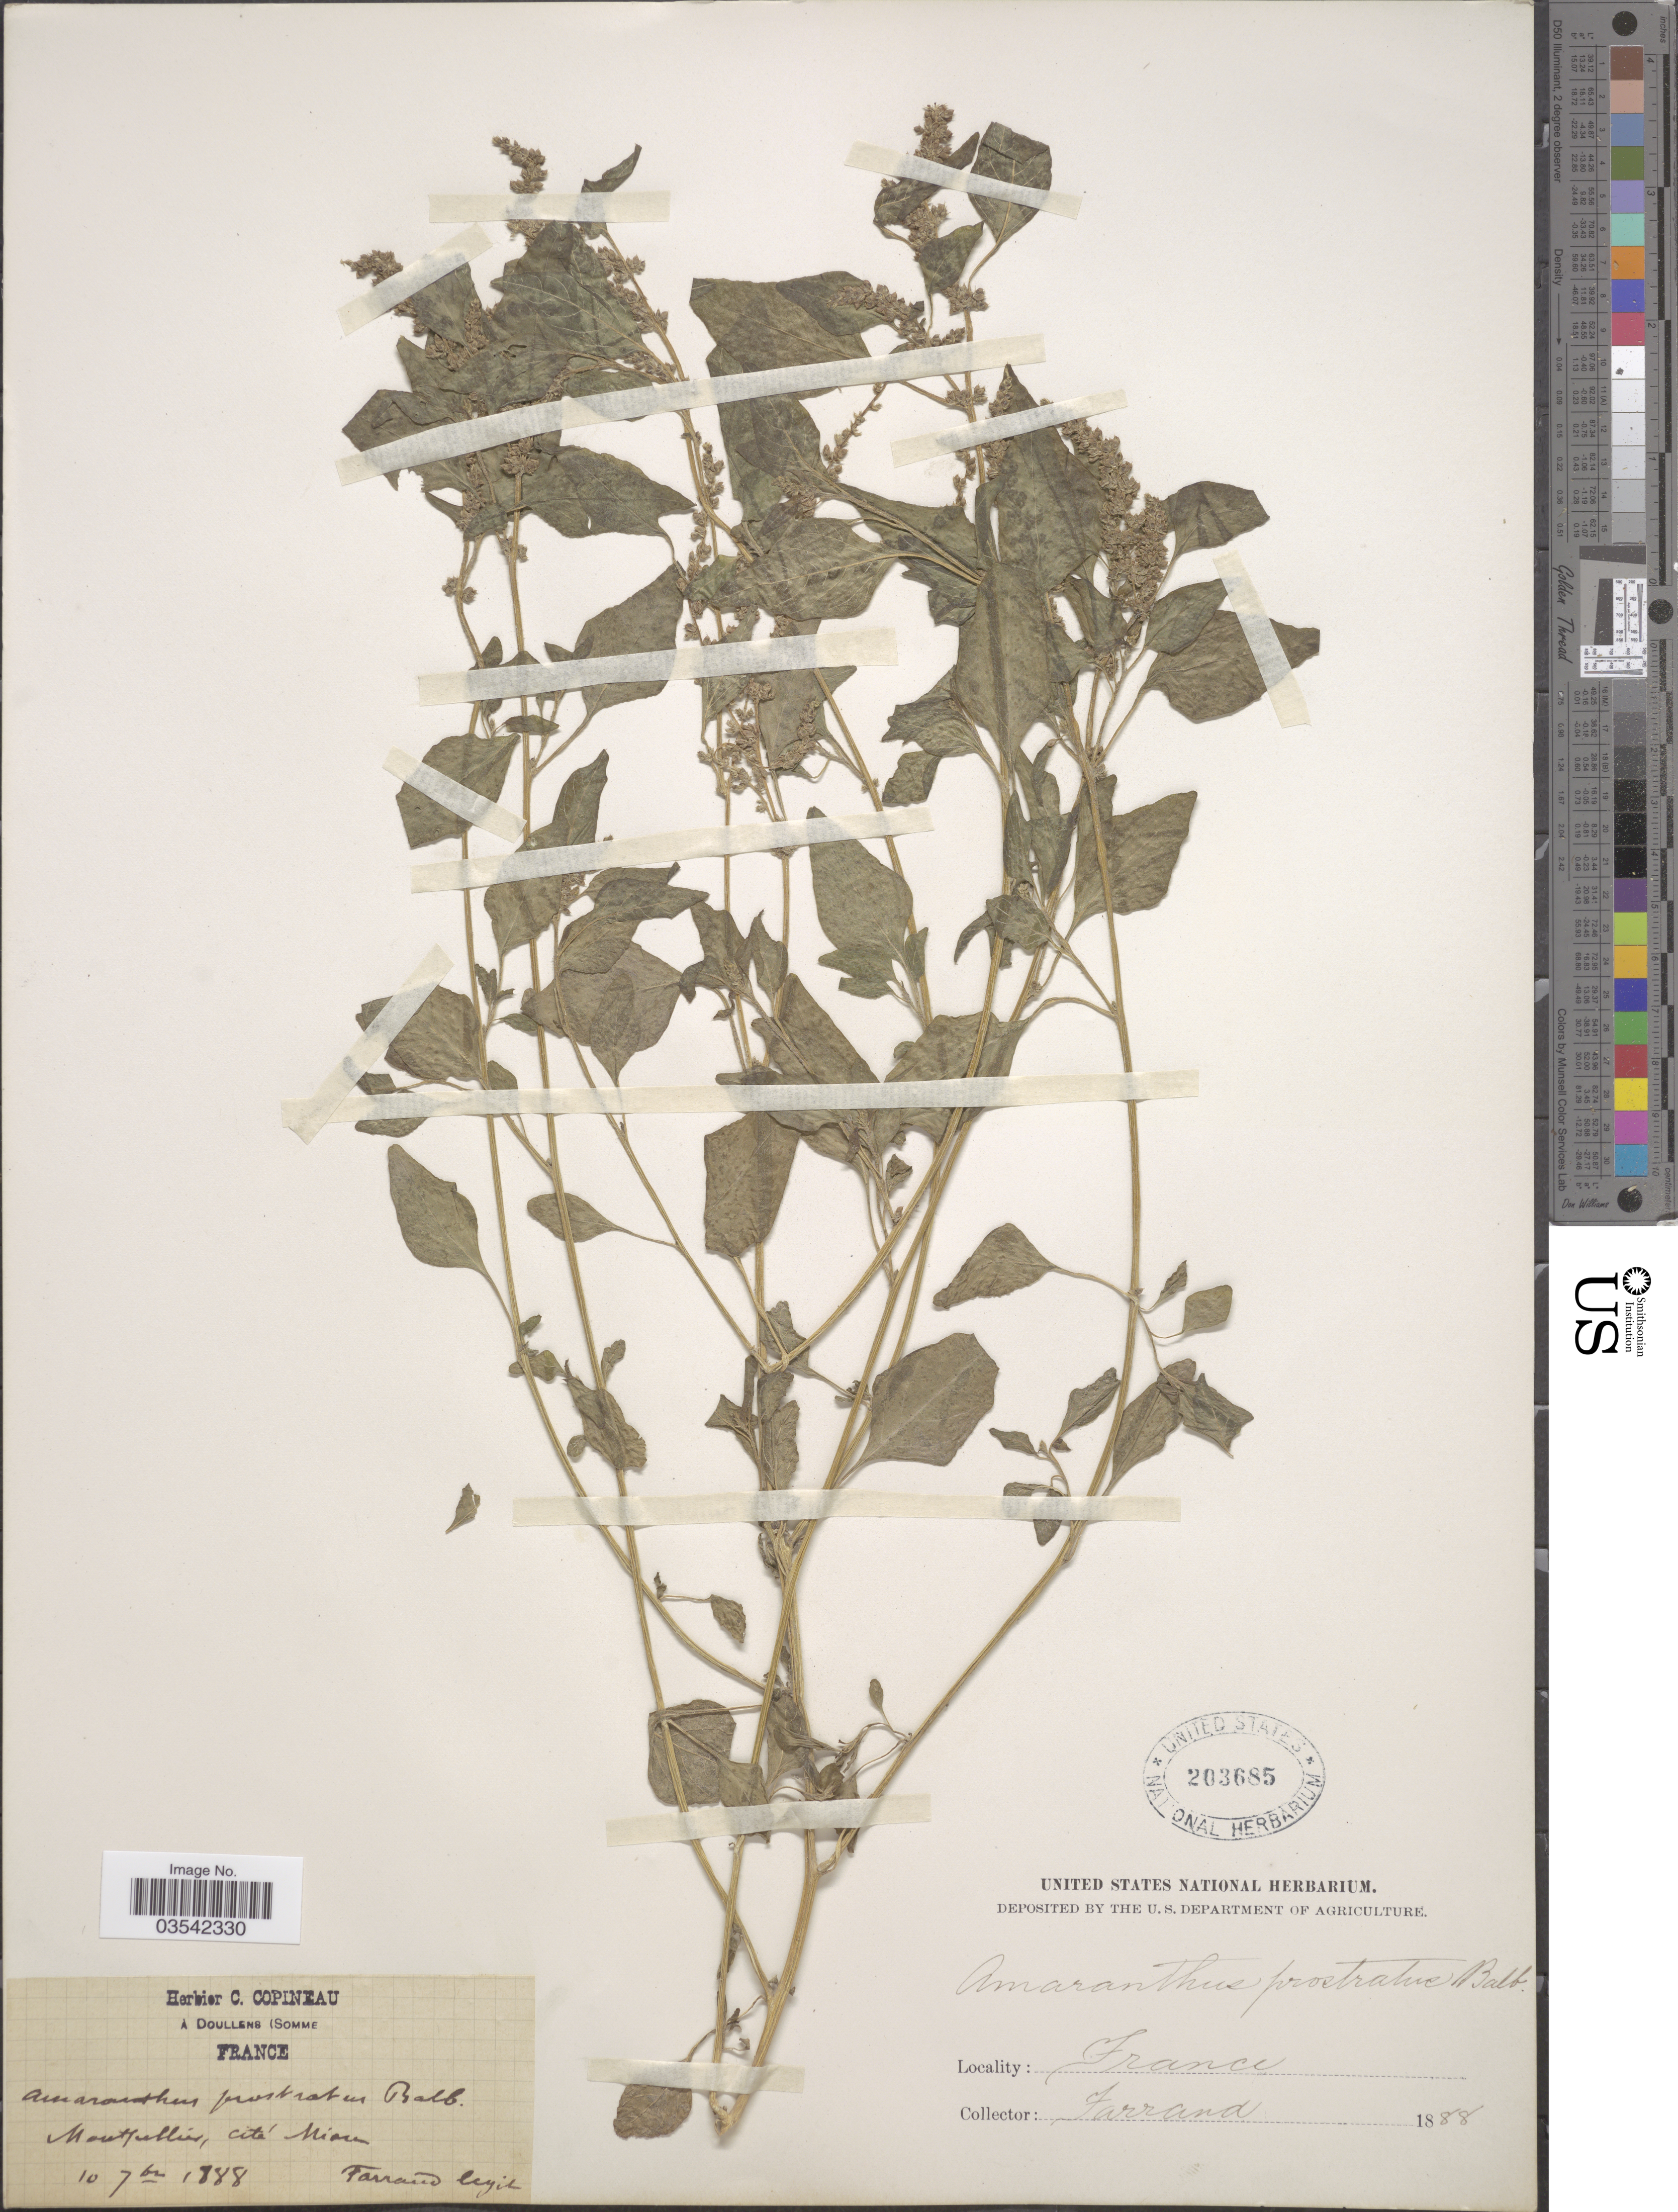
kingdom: Plantae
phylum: Tracheophyta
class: Magnoliopsida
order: Caryophyllales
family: Amaranthaceae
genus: Amaranthus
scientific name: Amaranthus prostratus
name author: Balb.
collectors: Farrand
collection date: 1888-09-10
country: France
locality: Montpellier, cité Miau [interpreted].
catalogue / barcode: US 203685